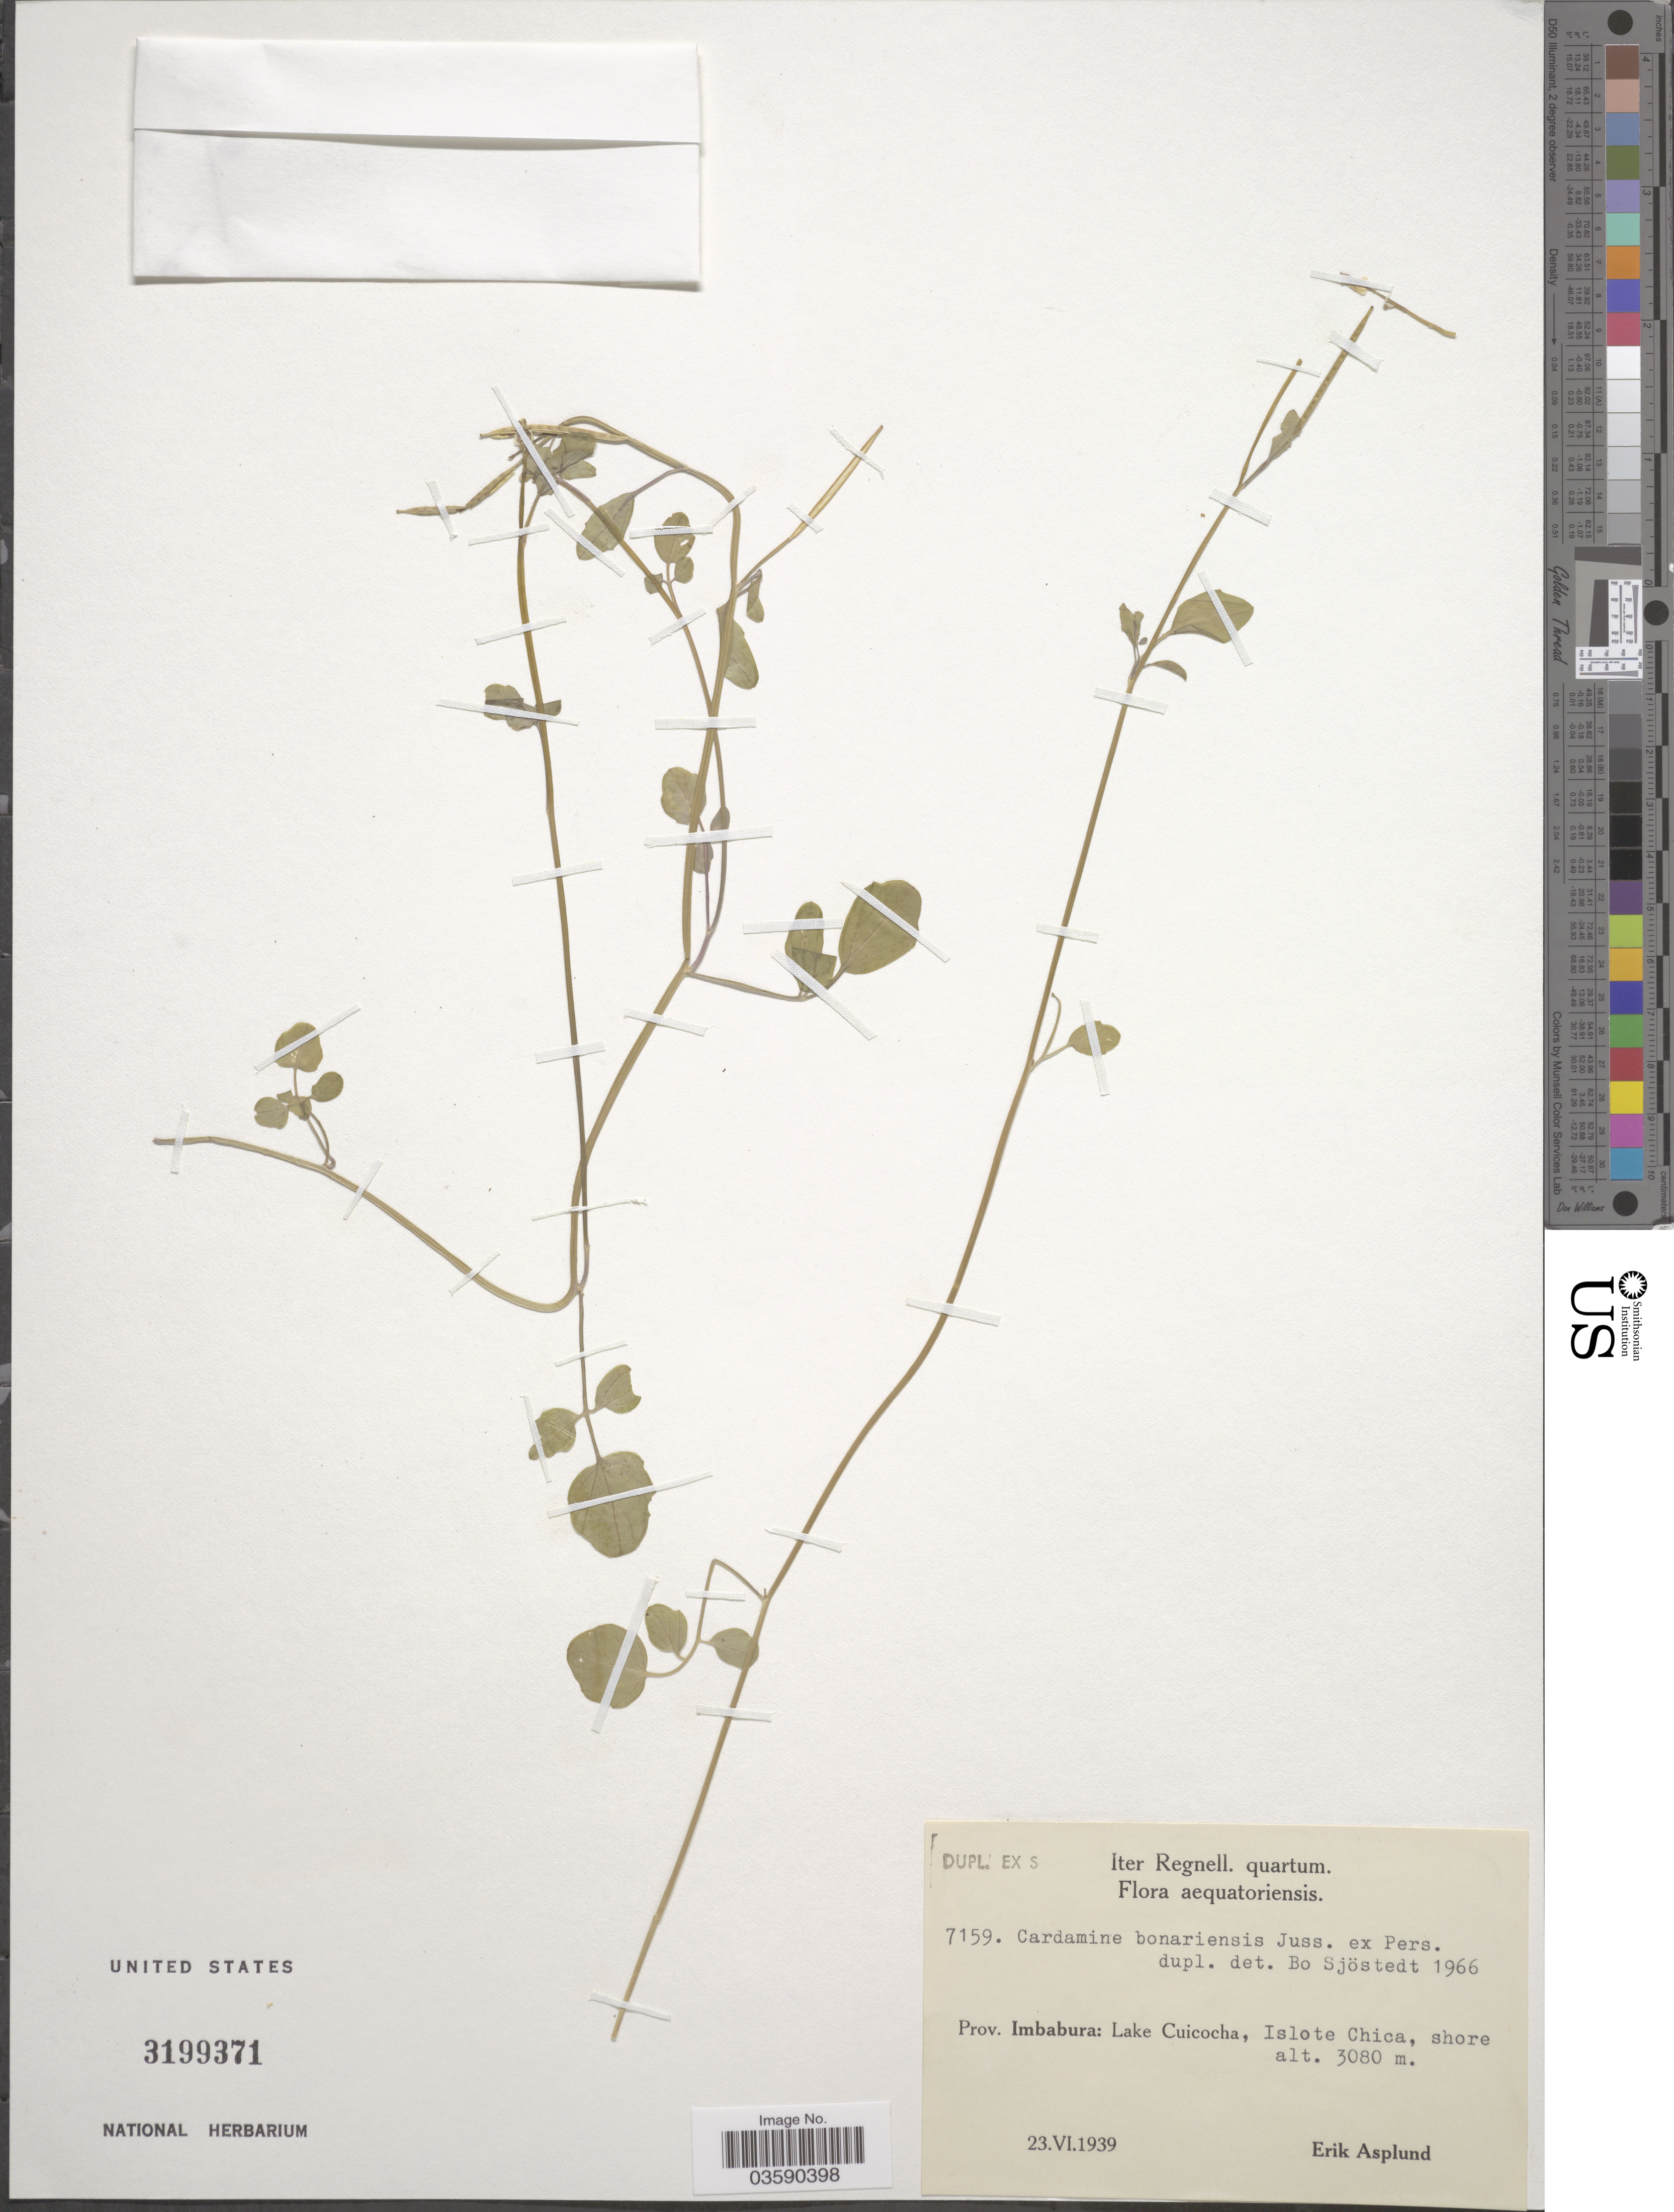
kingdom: Plantae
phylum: Tracheophyta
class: Magnoliopsida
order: Brassicales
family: Brassicaceae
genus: Cardamine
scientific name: Cardamine bonariensis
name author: Pers.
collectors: E. Asplund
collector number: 7159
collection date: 1939-06-23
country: Ecuador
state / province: Imbabura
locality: Lake Cuicocha, Islote Chica.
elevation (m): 3080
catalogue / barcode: US 3199371